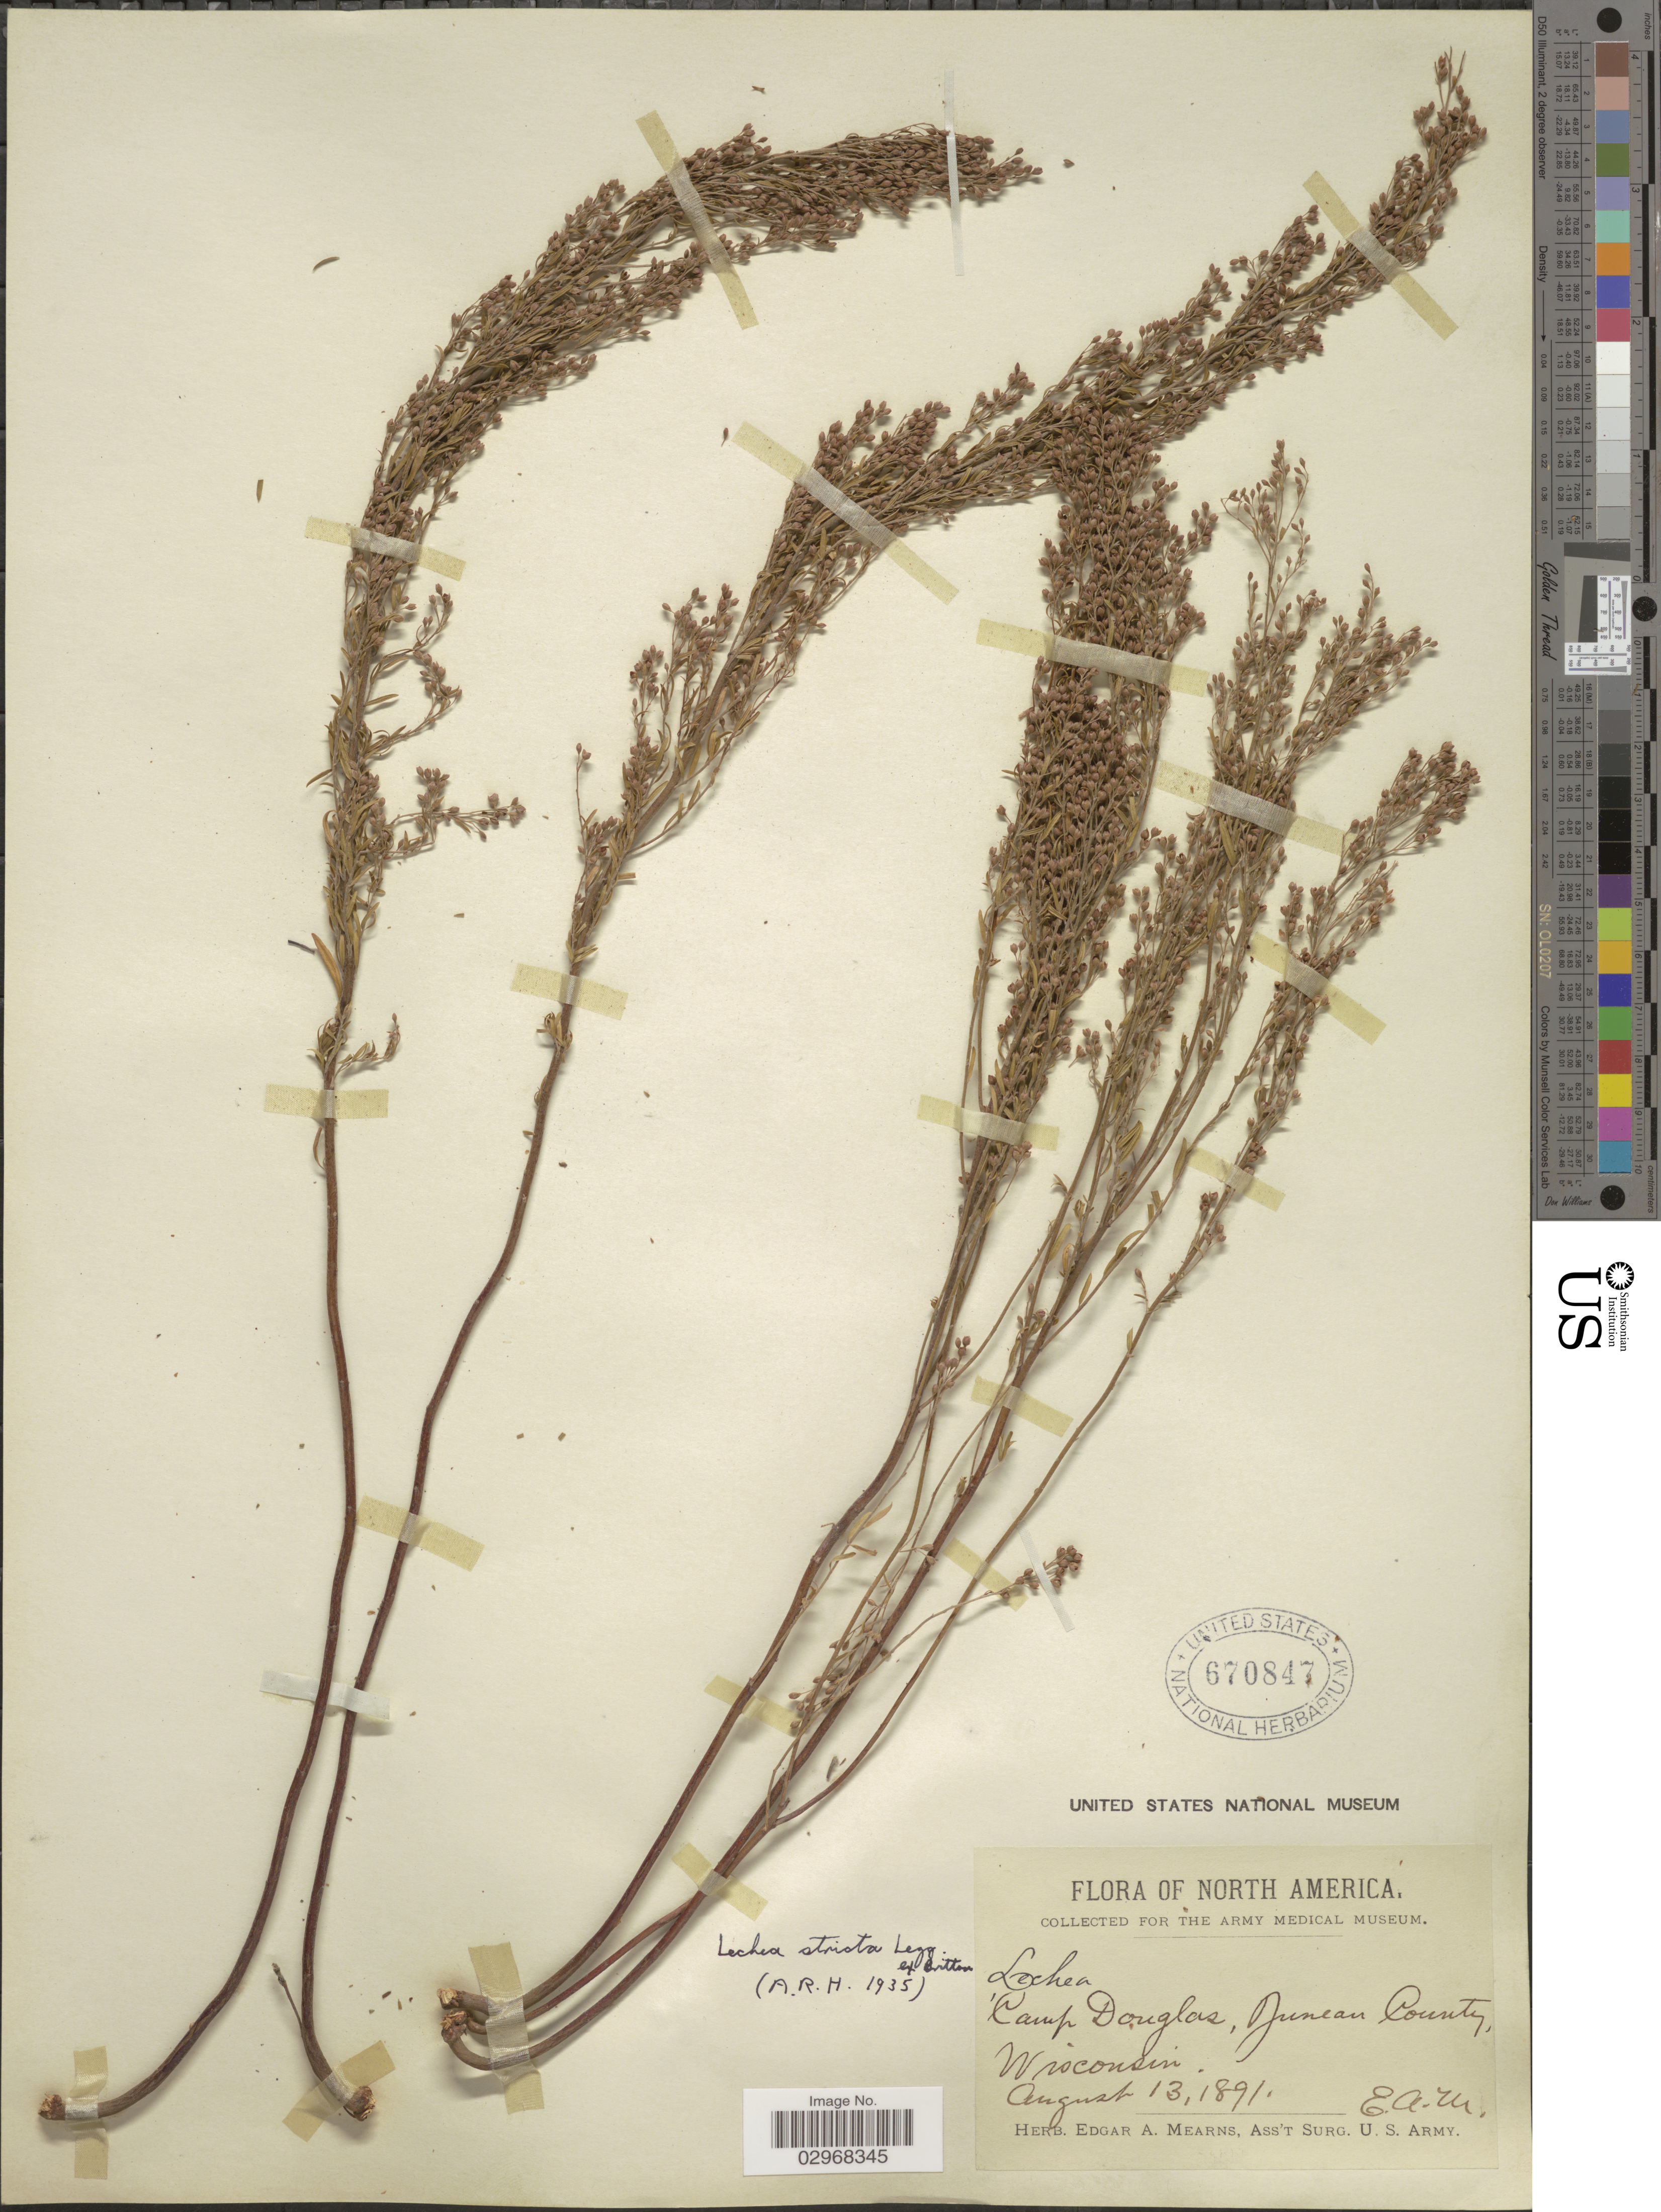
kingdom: Plantae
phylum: Tracheophyta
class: Magnoliopsida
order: Malvales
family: Cistaceae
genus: Lechea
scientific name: Lechea stricta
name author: Legg.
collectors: E. A. Mearns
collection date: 1891-08-13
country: United States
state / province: Wisconsin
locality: Camp Douglas, Junceau County.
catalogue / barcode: US 670847